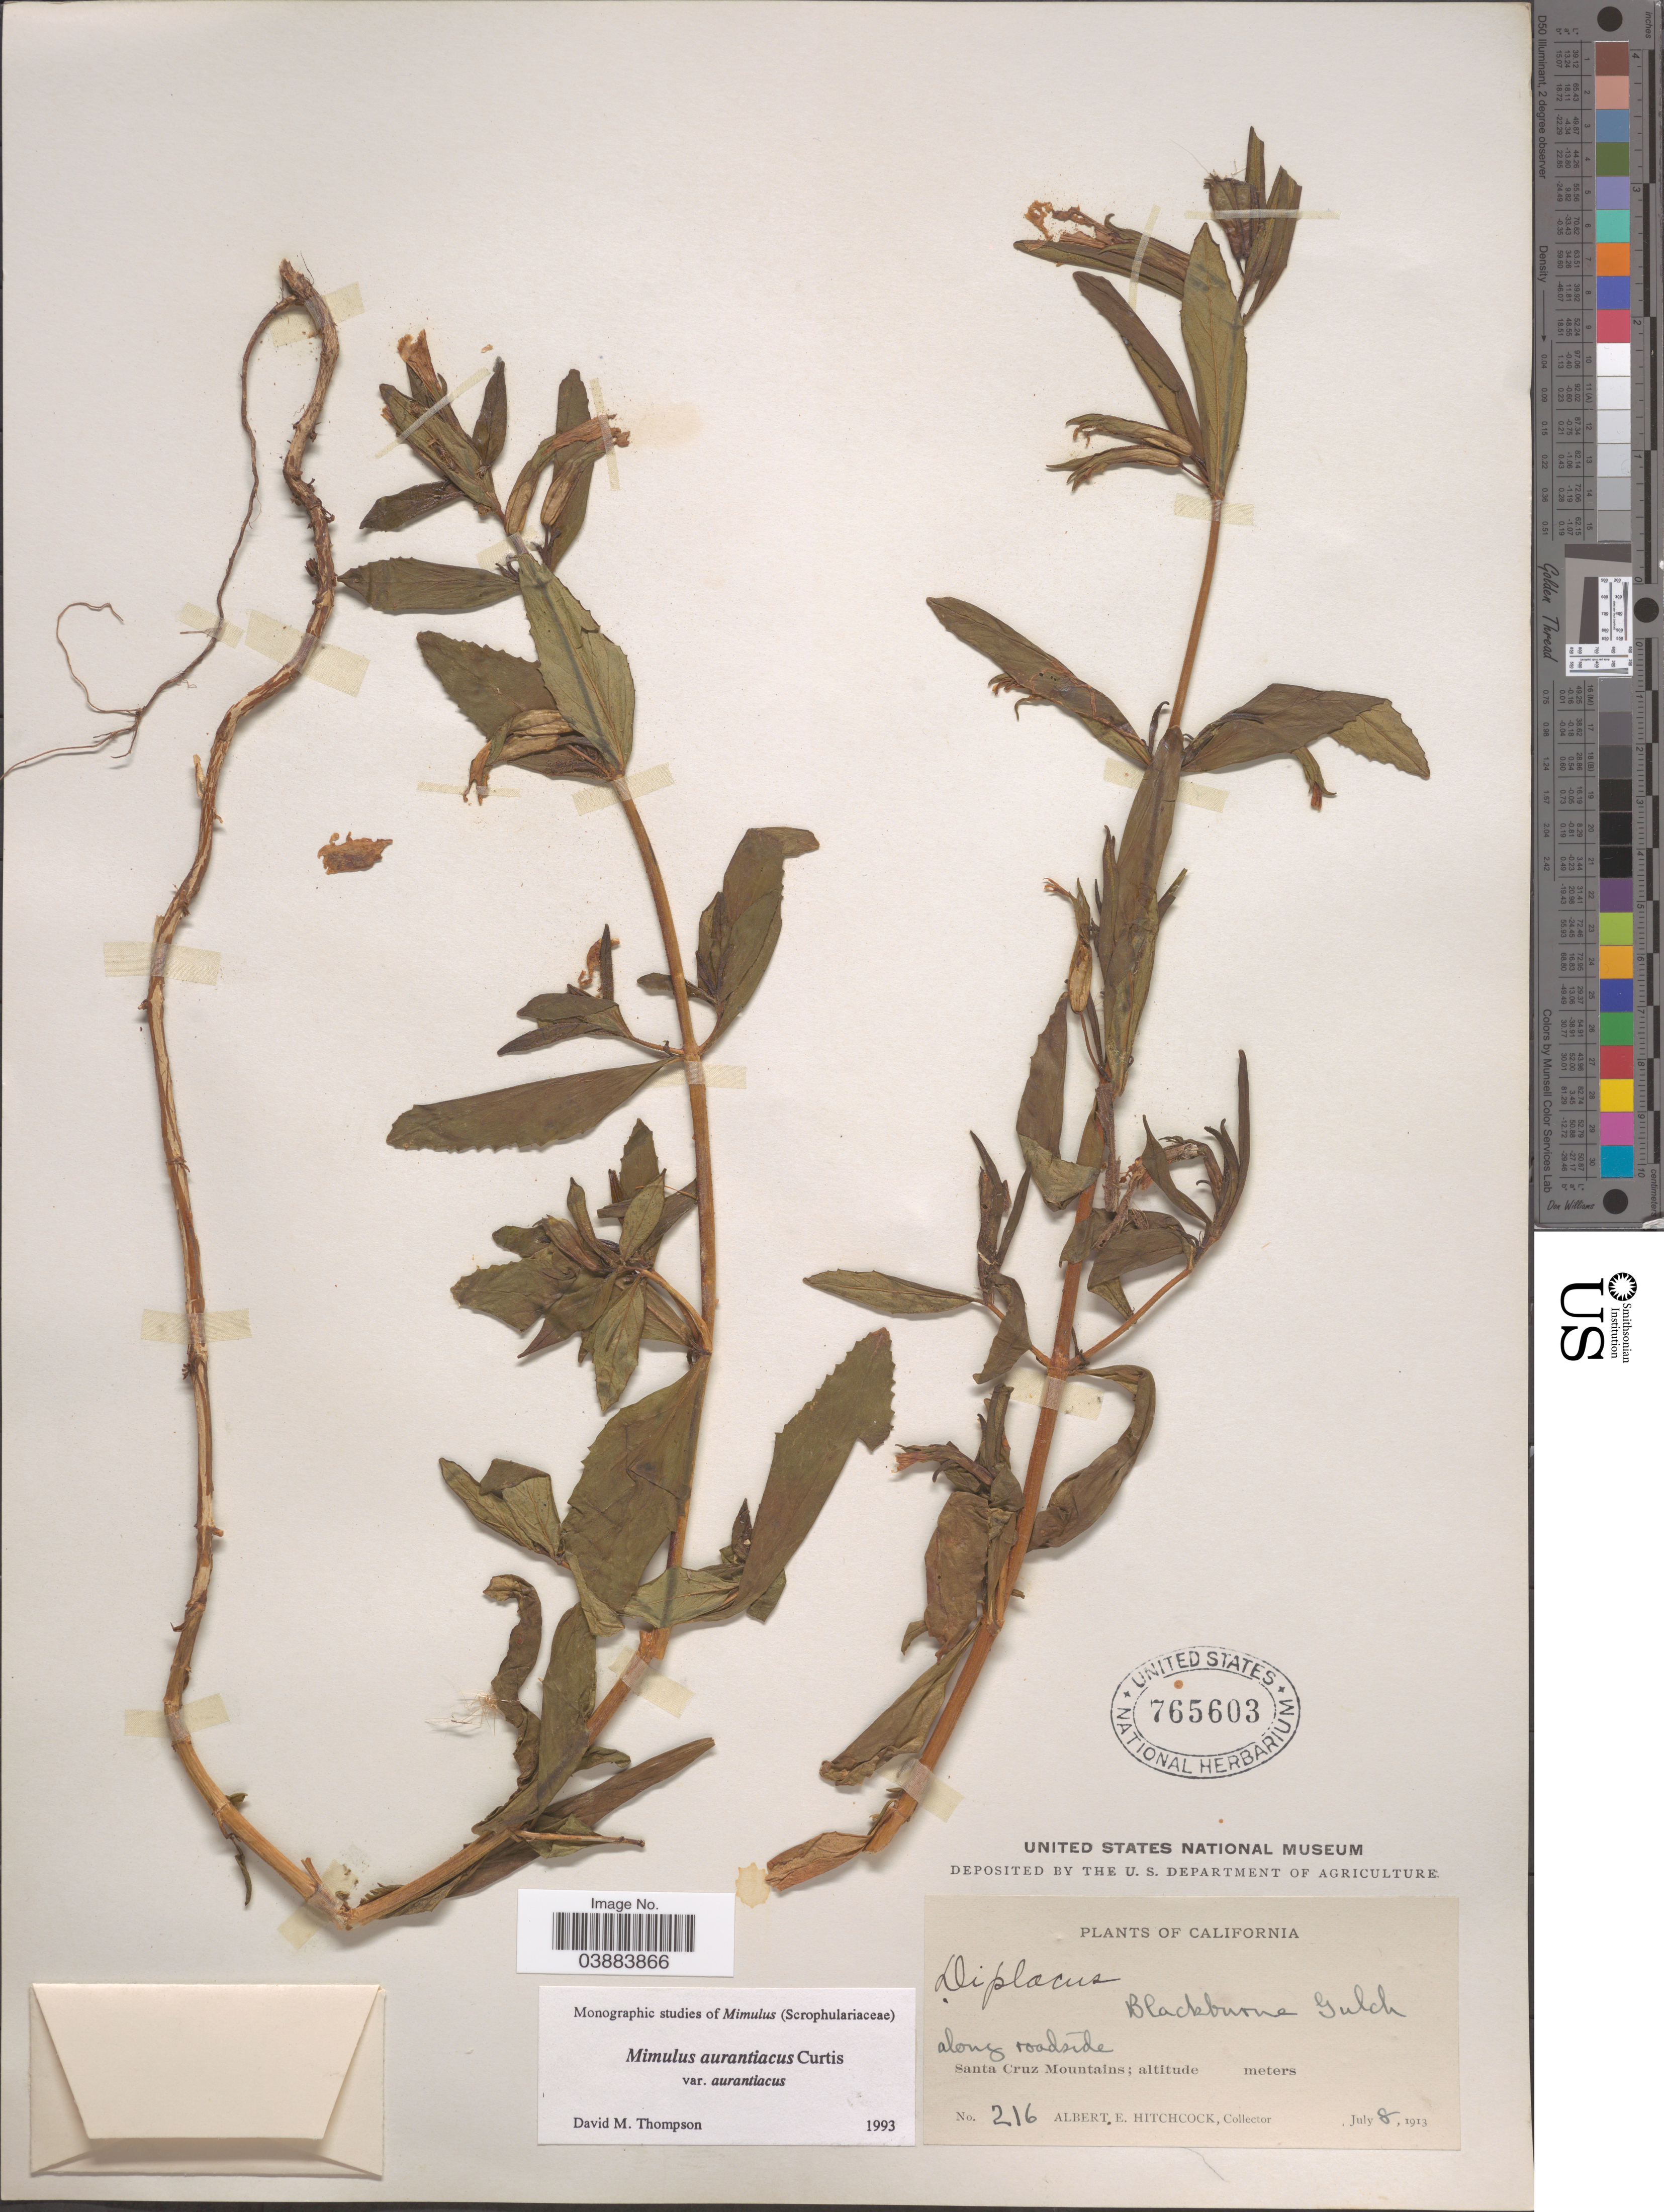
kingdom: Plantae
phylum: Tracheophyta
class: Magnoliopsida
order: Lamiales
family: Phrymaceae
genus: Diplacus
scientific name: Diplacus aurantiacus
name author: (Curtis) Jeps.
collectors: A. Hitchcock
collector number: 216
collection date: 1913-07-08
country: United States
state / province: California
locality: Along roadside, Santa Cruz Mountains.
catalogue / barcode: US 765603